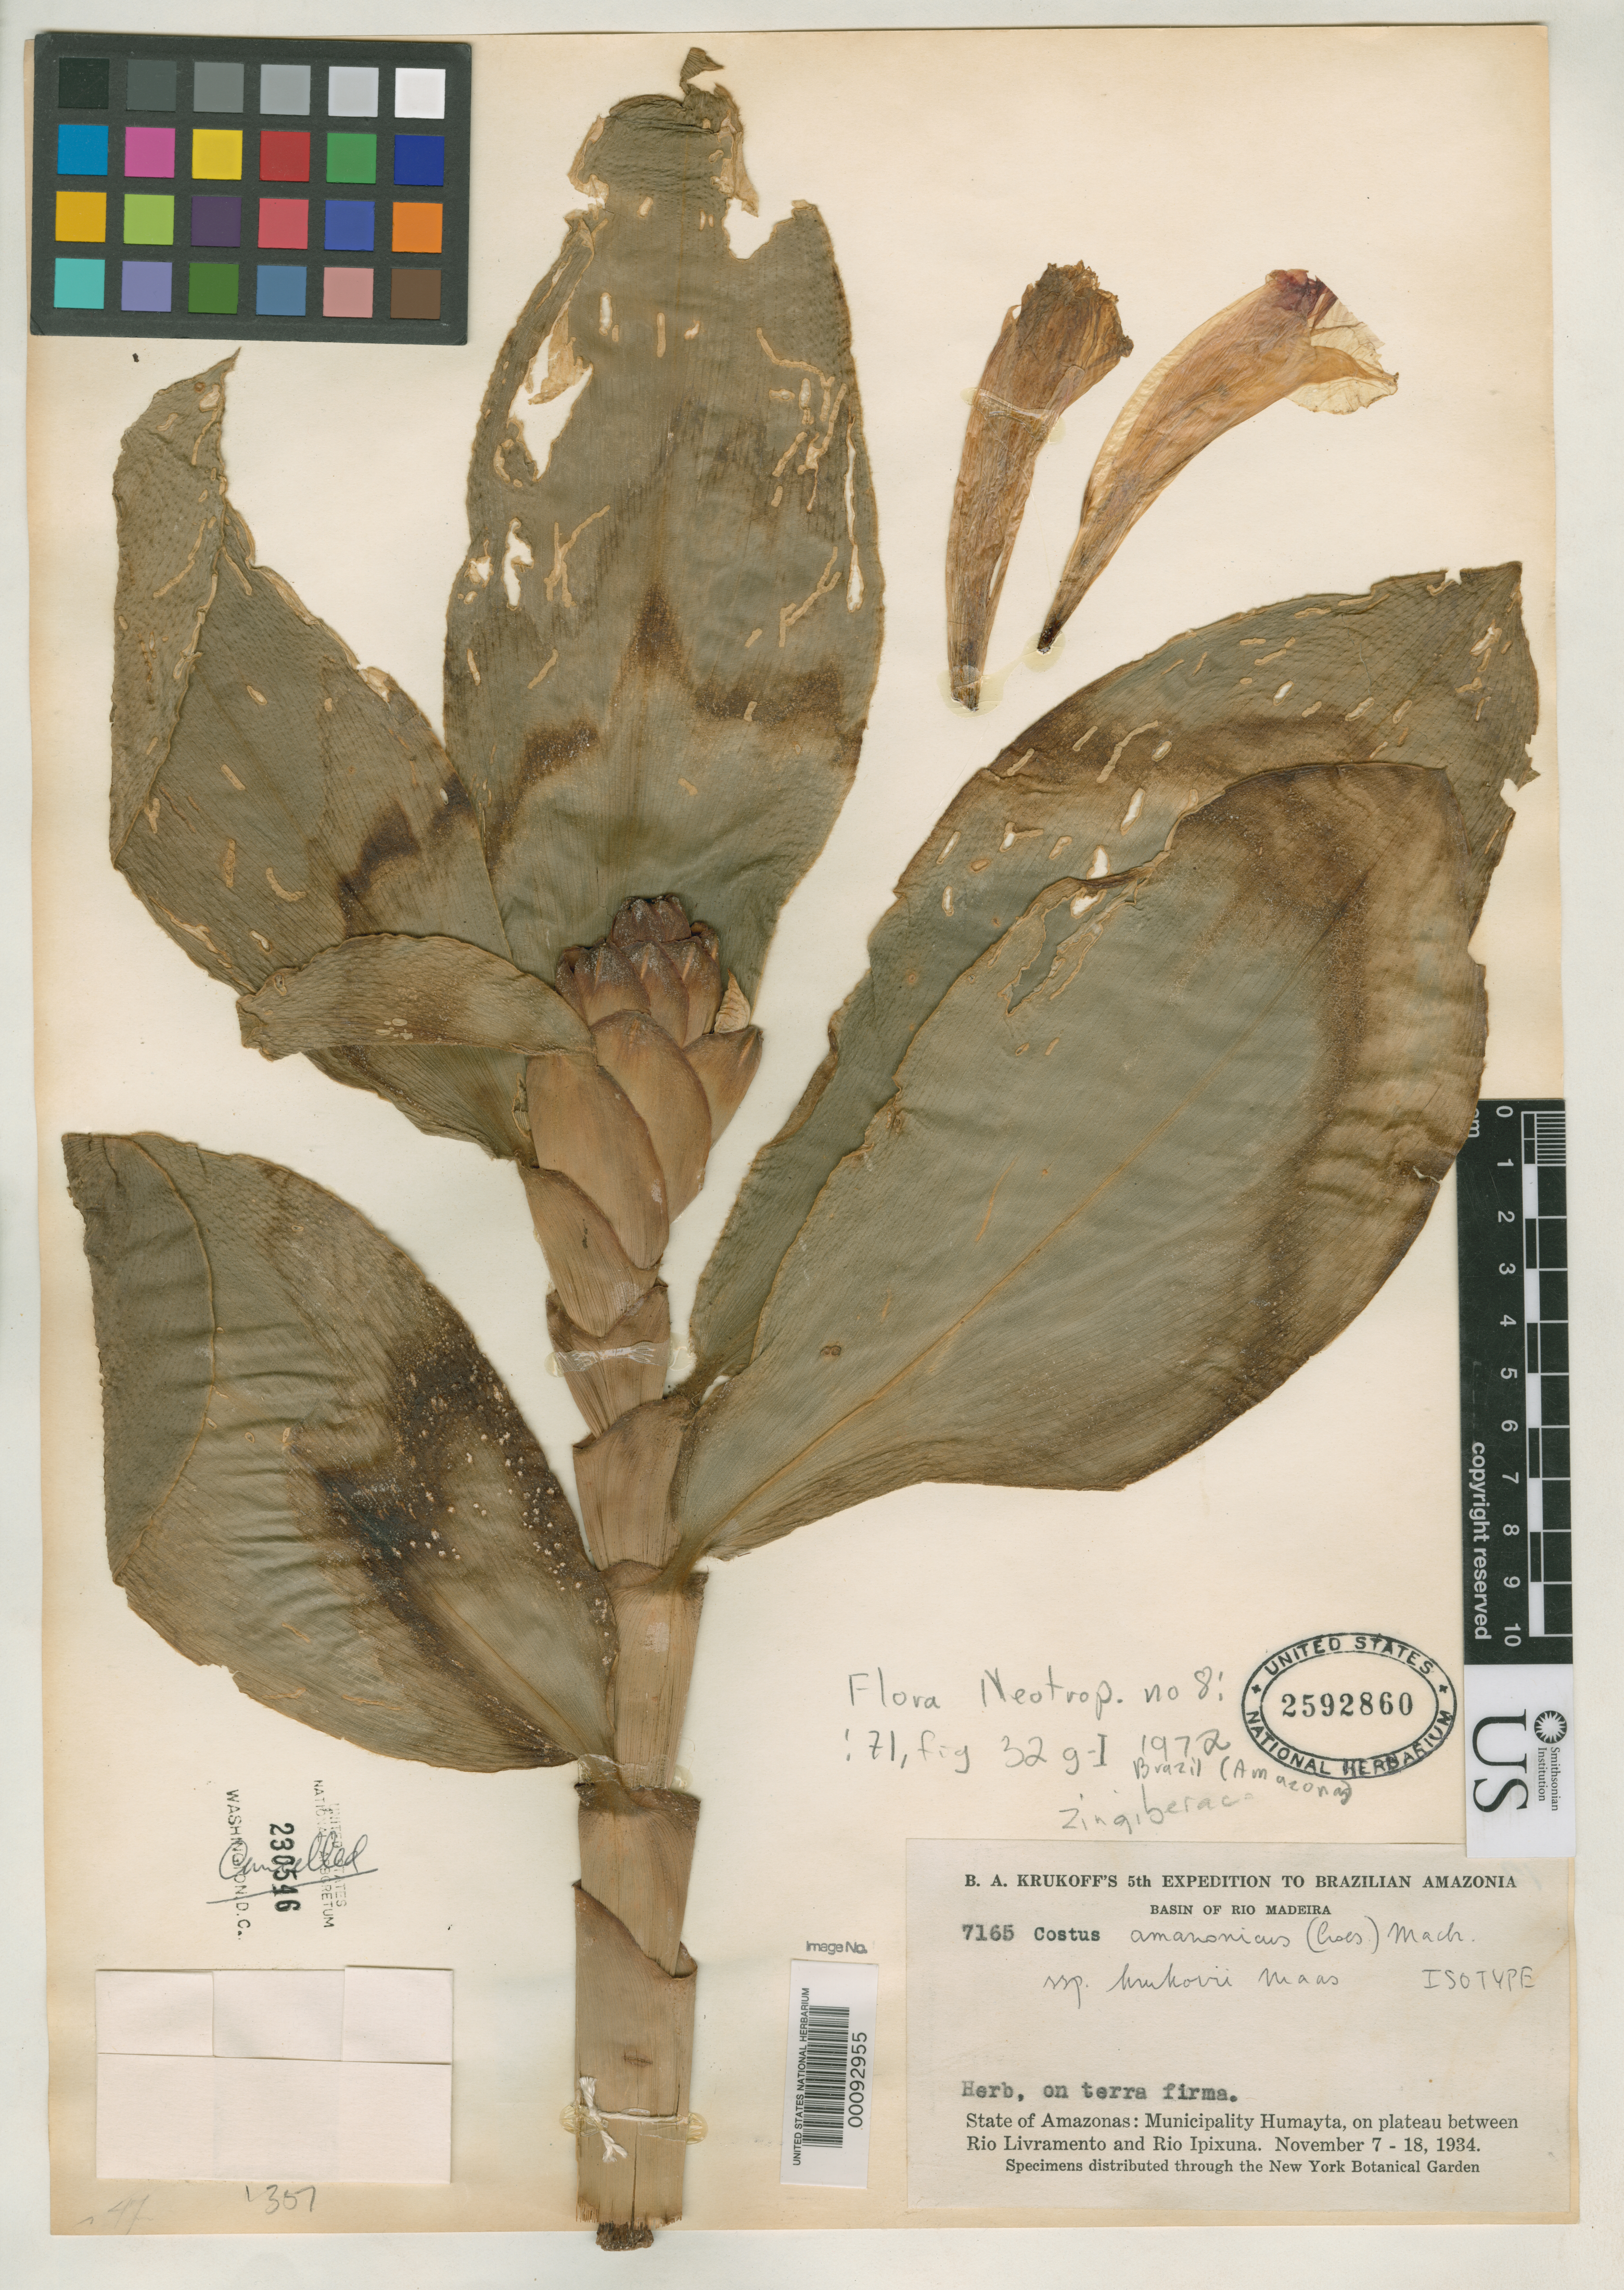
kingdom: Plantae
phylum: Tracheophyta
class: Liliopsida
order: Zingiberales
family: Costaceae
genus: Costus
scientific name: Costus amazonicus subsp. krukovii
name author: Maas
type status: Isotype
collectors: B. A. Krukoff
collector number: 7165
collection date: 1934-11-07/1934-11-18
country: Brazil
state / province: Amazonas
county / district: Humaitá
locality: State of Amazonas: Municipality Humayta, on plateau between Rio Livramento and Rio Ipixuna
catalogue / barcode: US 2592860